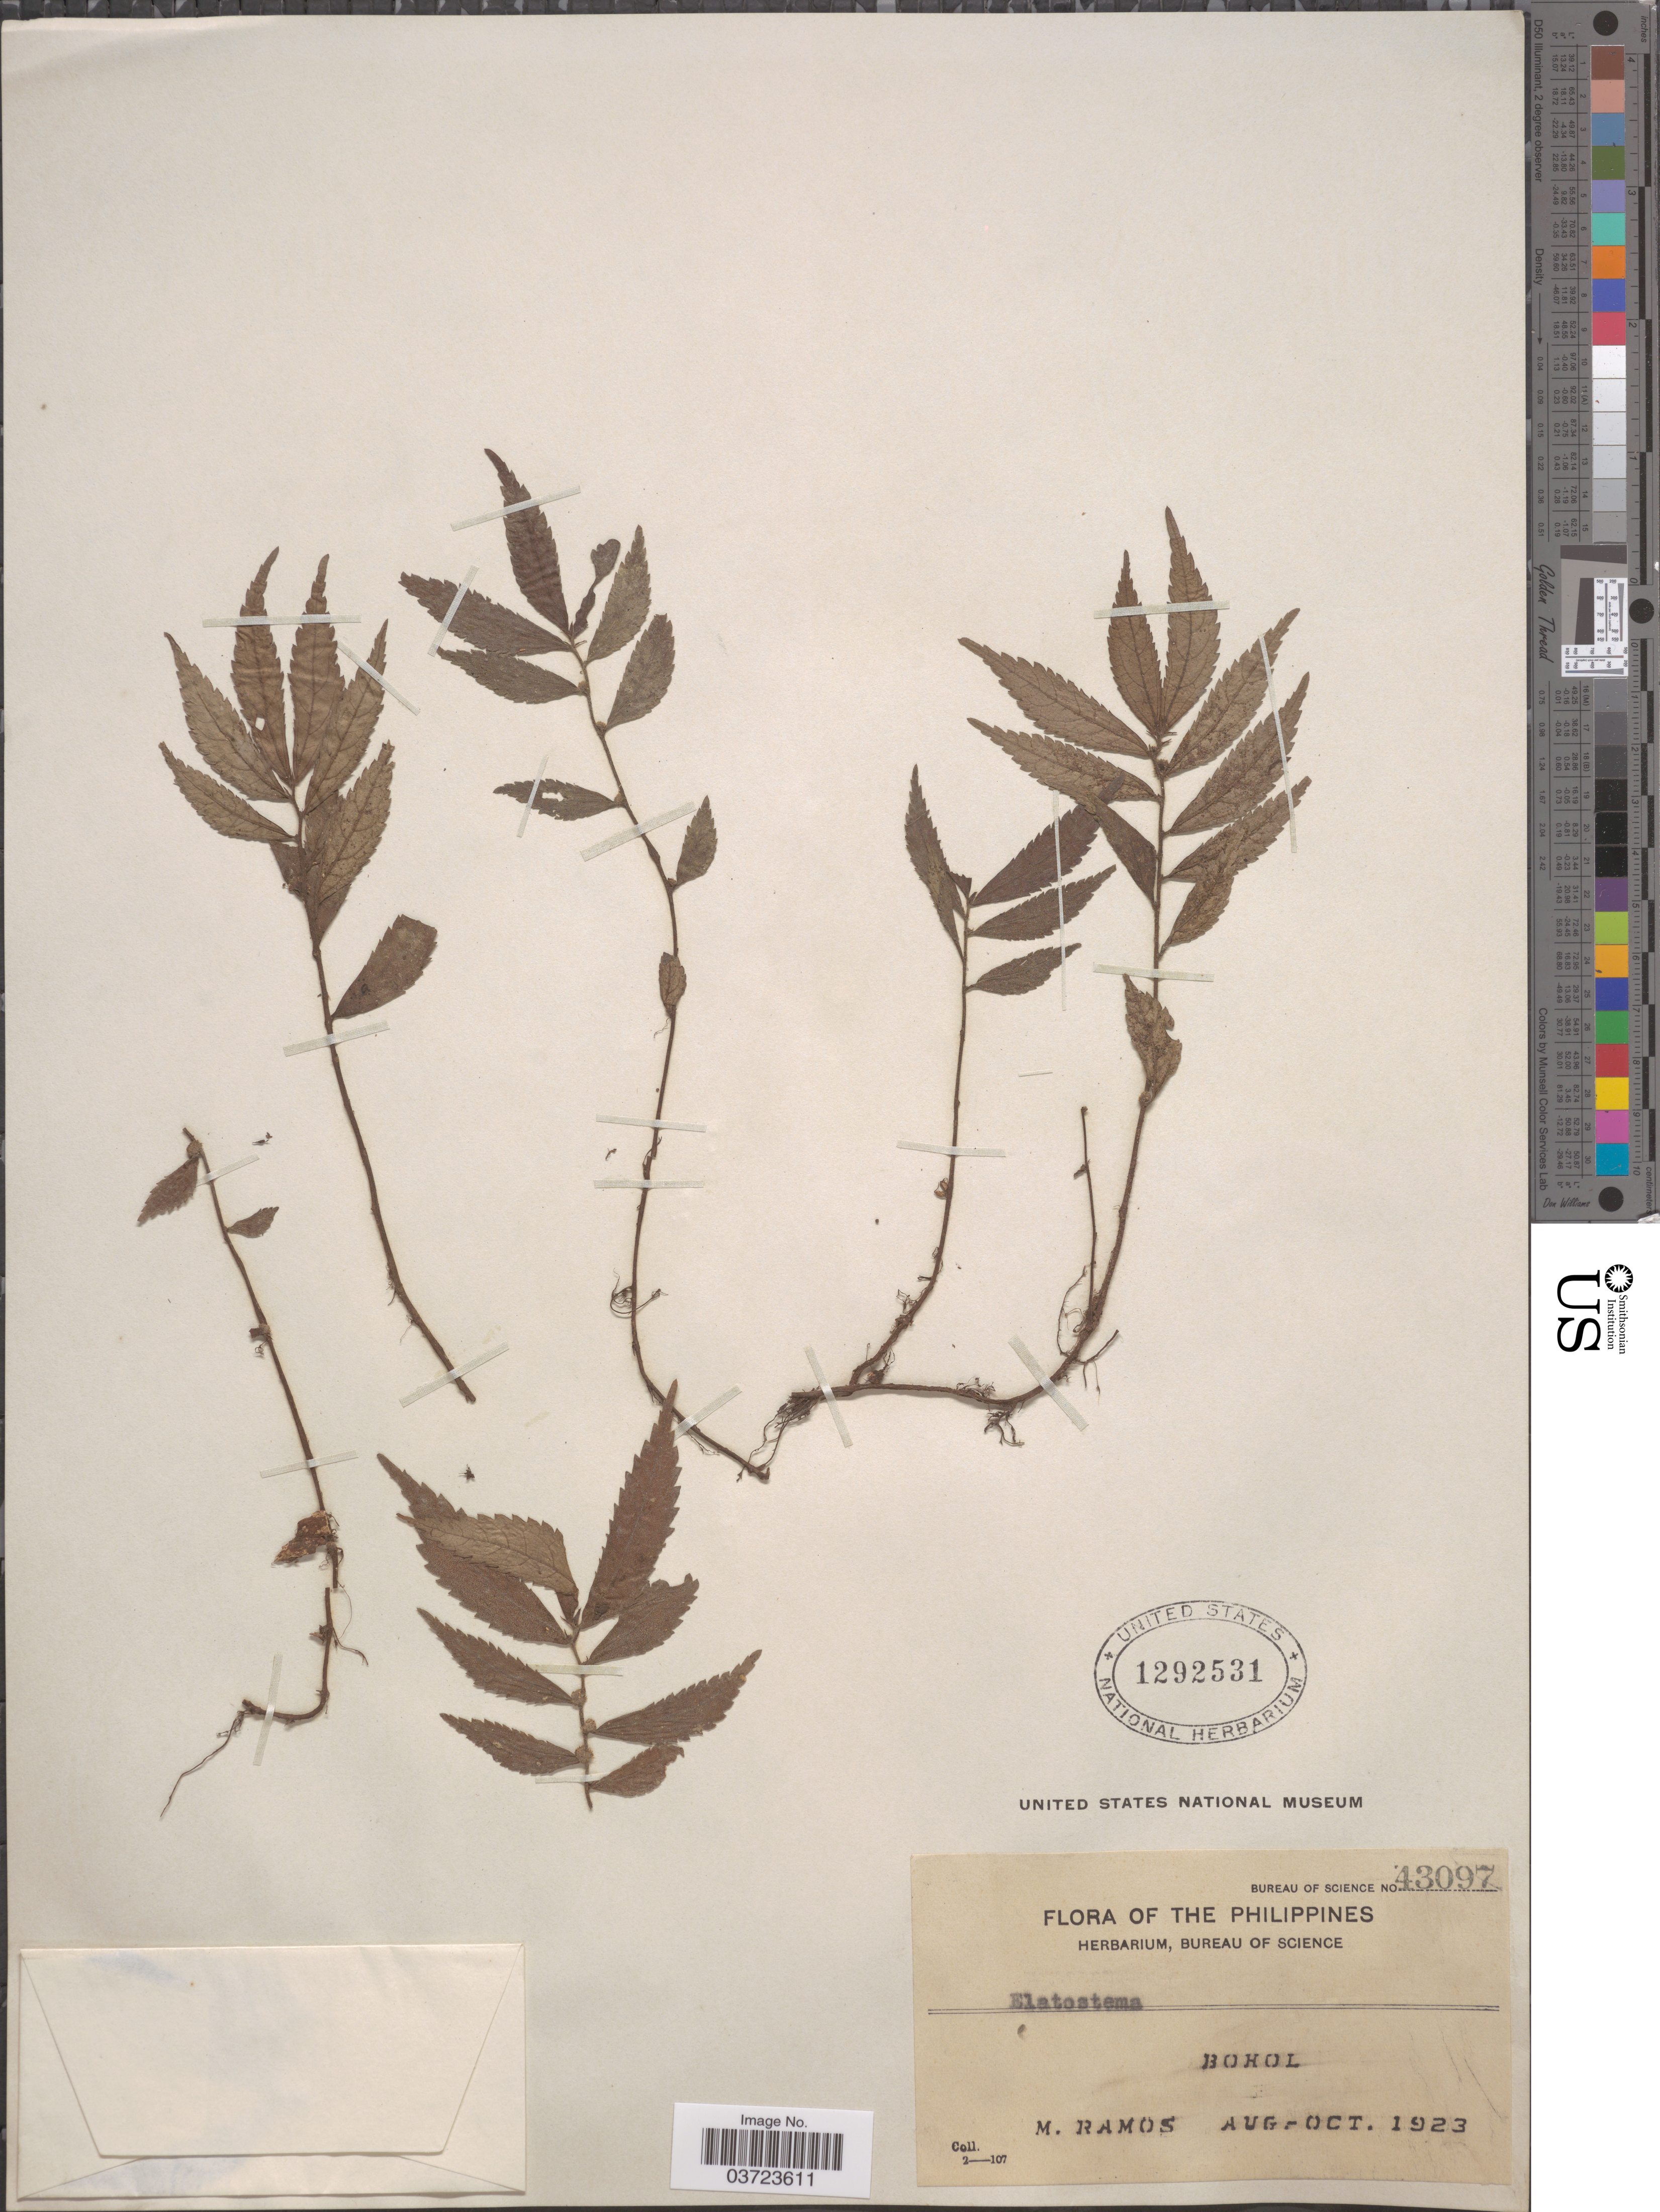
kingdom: Plantae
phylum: Tracheophyta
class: Magnoliopsida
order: Rosales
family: Urticaceae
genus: Elatostema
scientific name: Elatostema sp.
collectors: M. Ramos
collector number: Bureau of Science 43097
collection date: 1923-08/1923-10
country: Philippines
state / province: Central Visayas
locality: Bohol.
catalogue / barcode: US 1292531